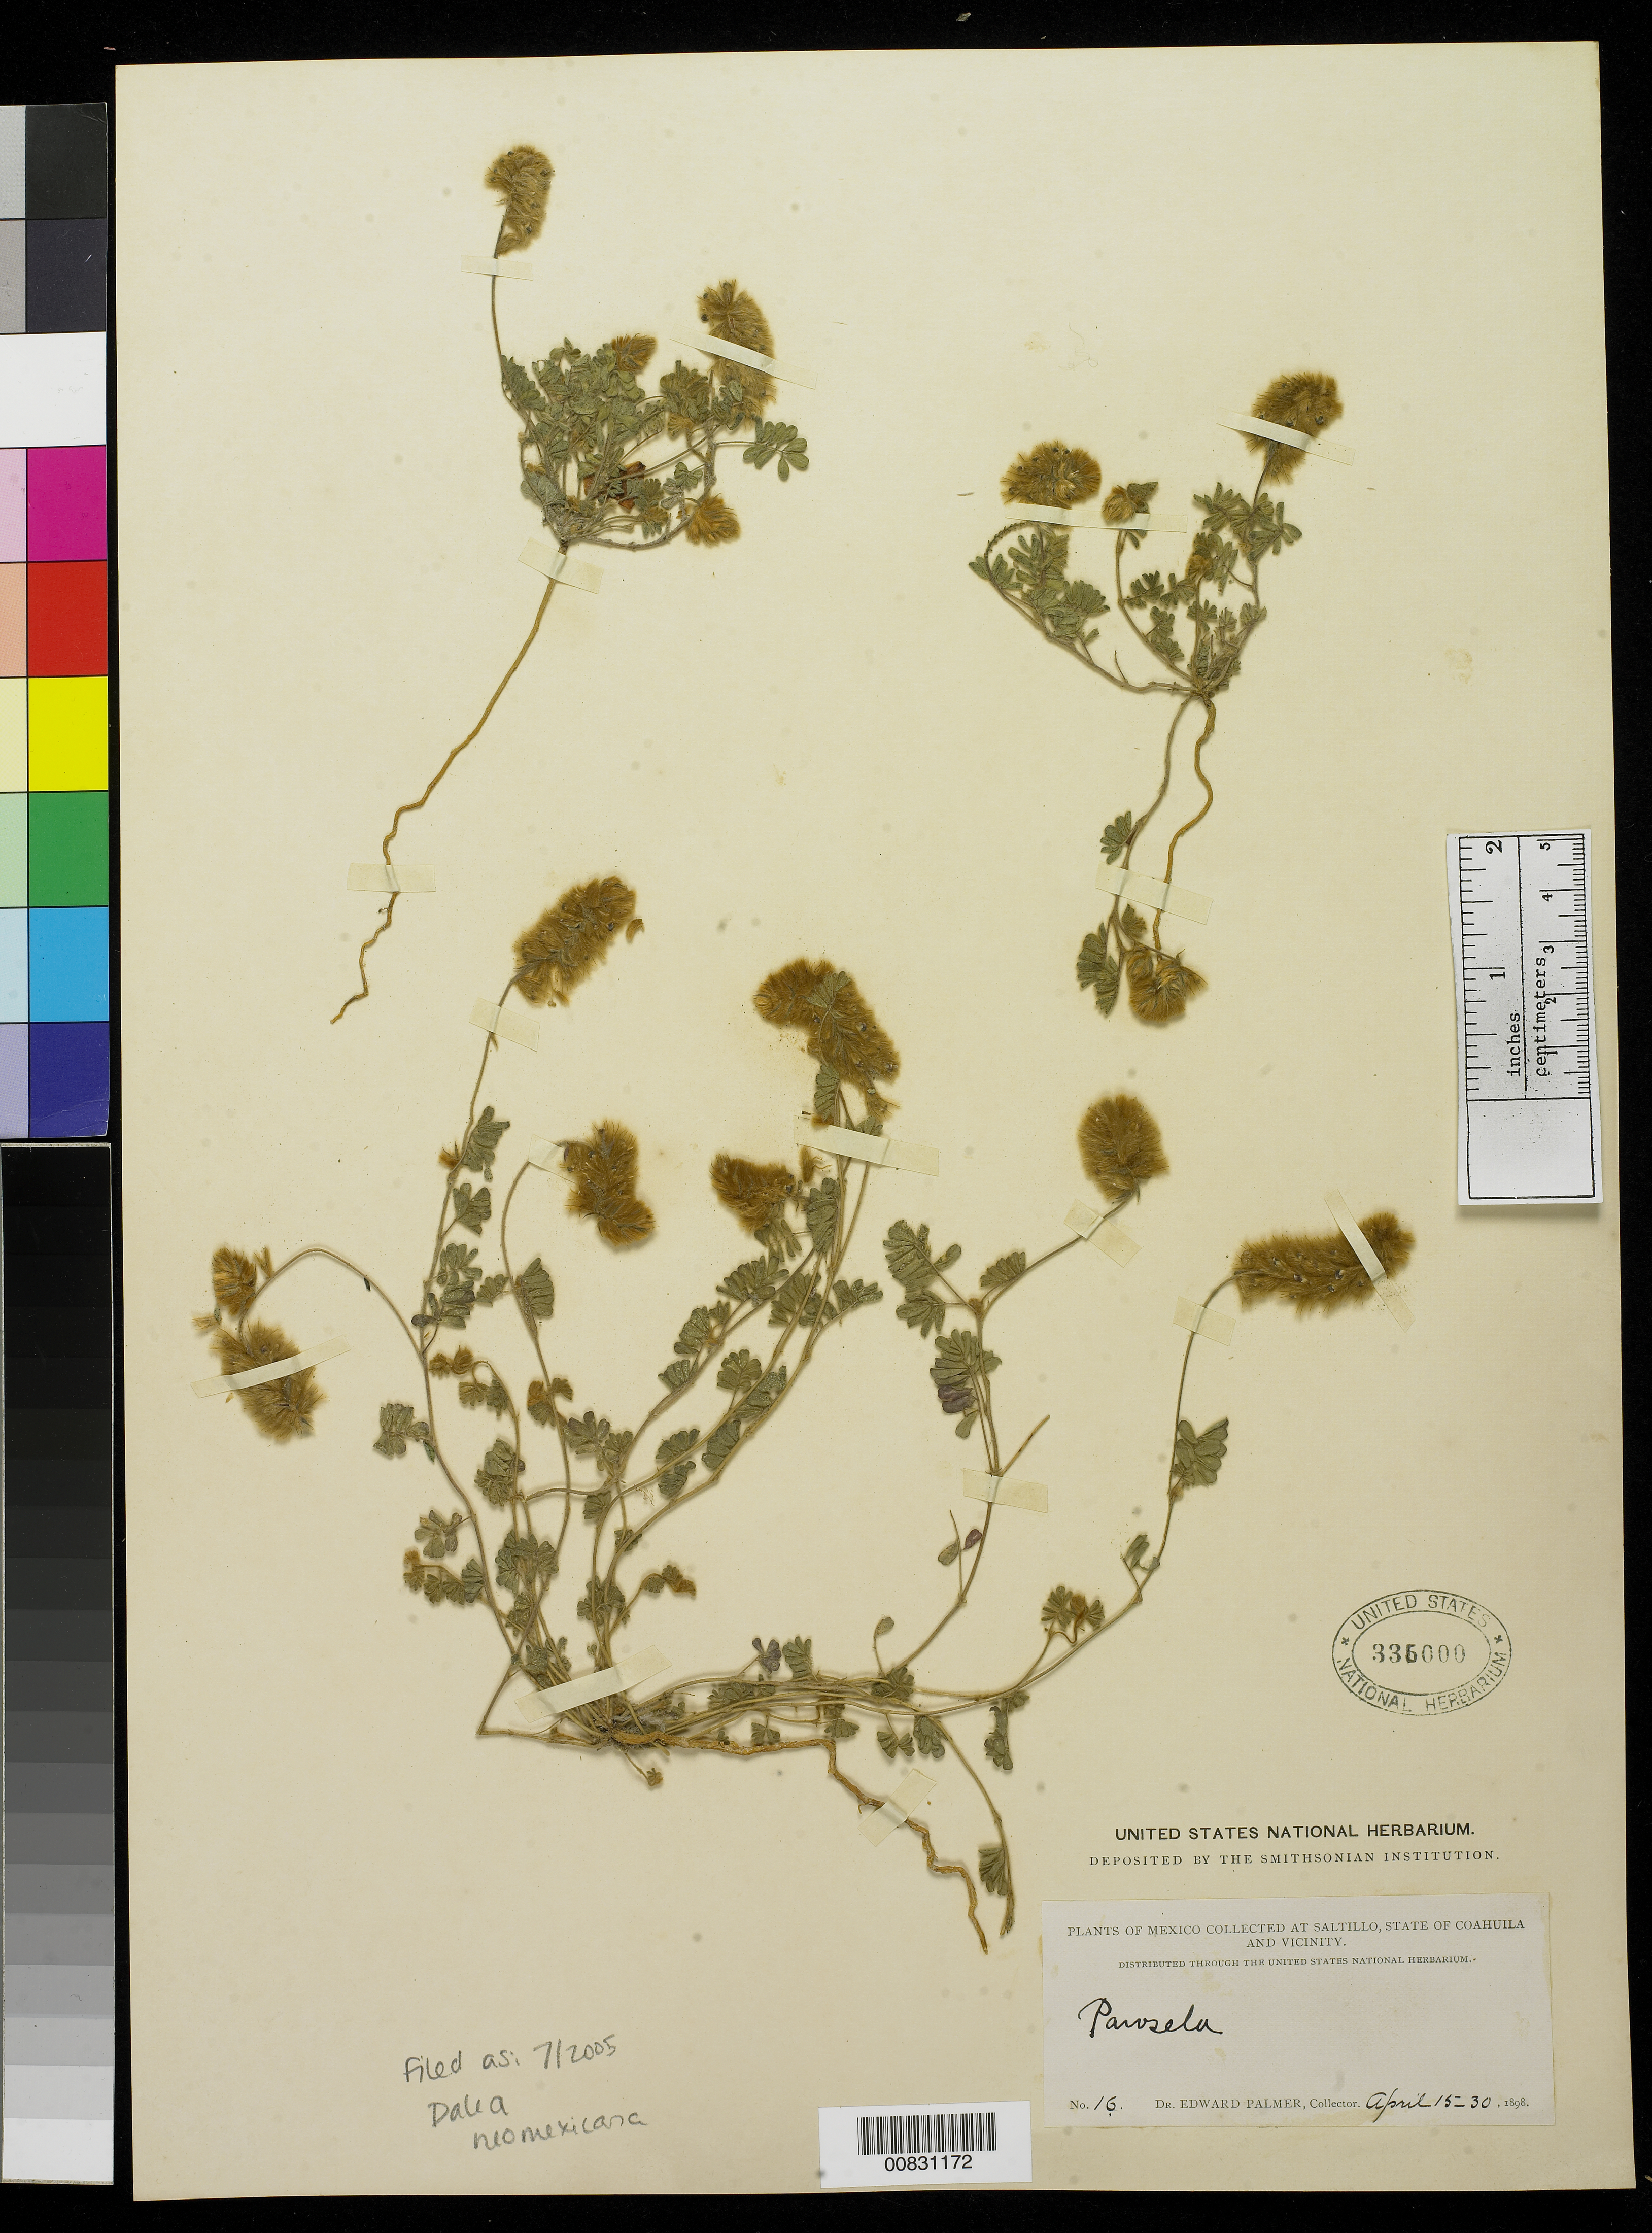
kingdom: Plantae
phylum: Tracheophyta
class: Magnoliopsida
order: Fabales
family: Fabaceae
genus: Dalea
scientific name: Dalea neomexicana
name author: (A. Gray) Cory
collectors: E. Palmer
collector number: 16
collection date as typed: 15 Apr 1898 to 30 Apr 1898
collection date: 1898-04-15/1898-04-30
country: Mexico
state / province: Coahuila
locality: Saltillo, Coahuila and vicinity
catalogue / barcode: US 336000